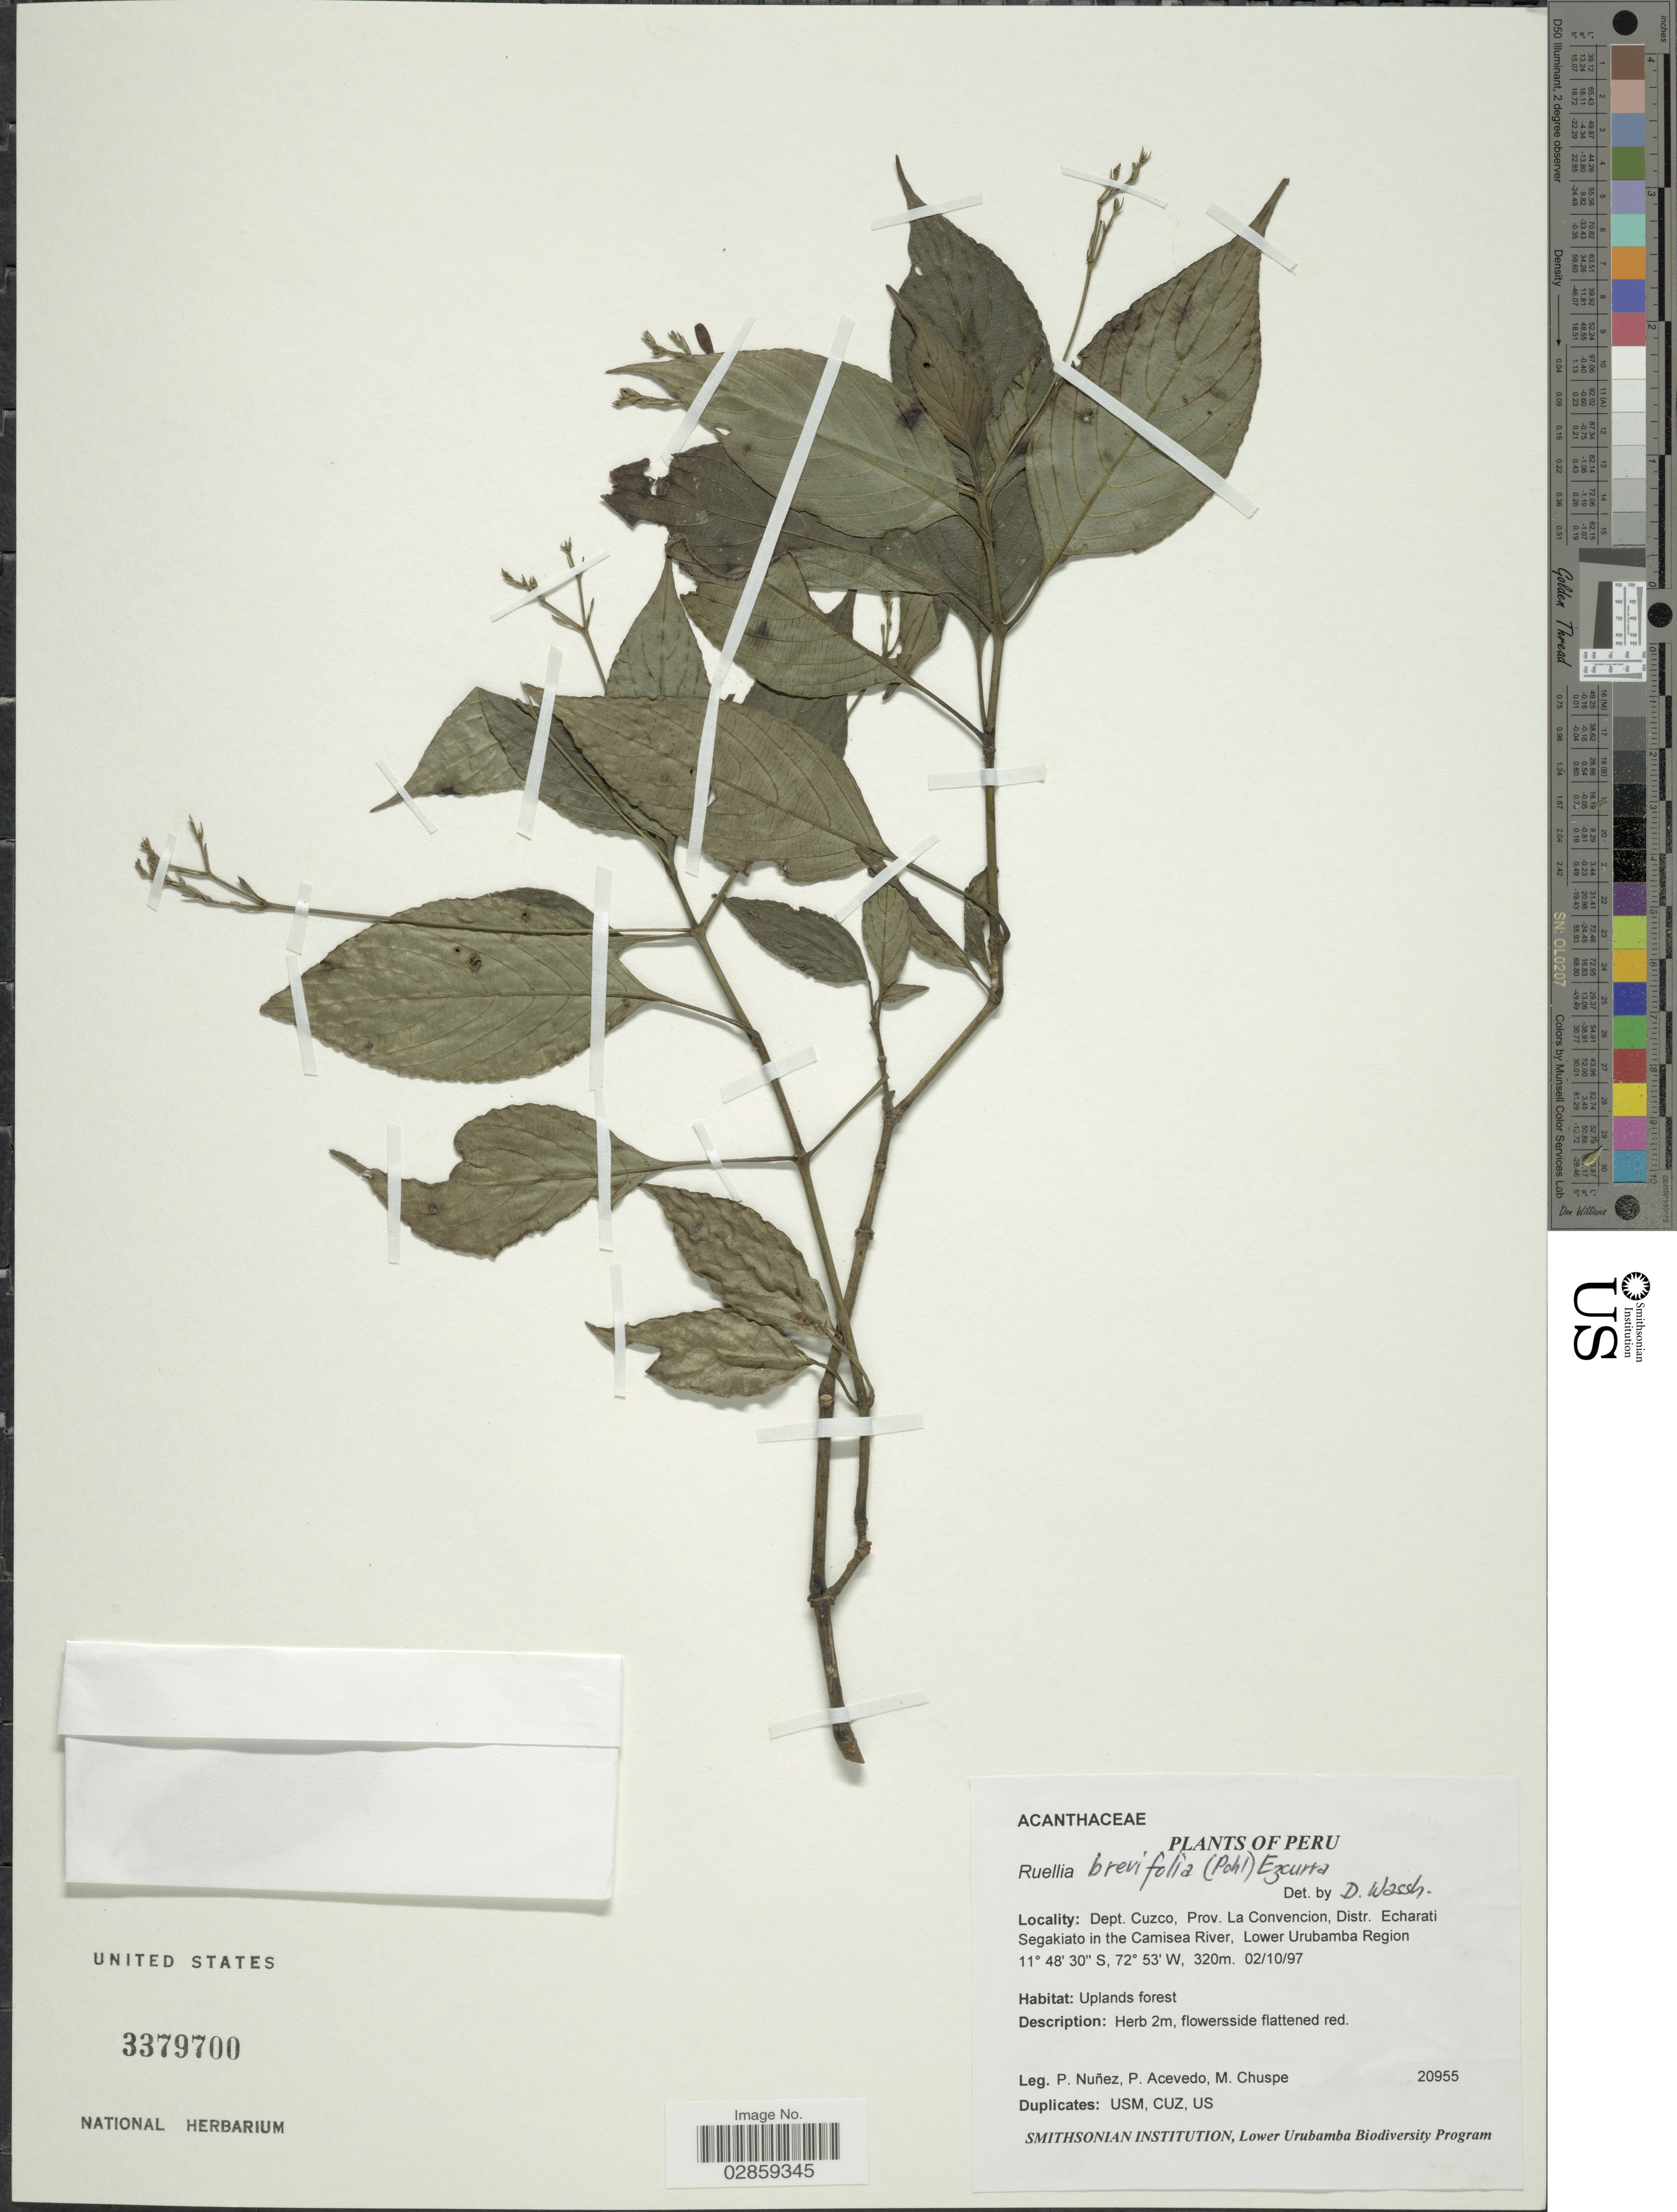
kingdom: Plantae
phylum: Tracheophyta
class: Magnoliopsida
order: Lamiales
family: Acanthaceae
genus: Ruellia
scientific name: Ruellia brevifolia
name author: (Pohl) C. Ezcurra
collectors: P. Nuñez V., P. Acevedo-Rodr. & M. Chuspe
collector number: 2095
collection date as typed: Transcribed d/m/y: 2/10/97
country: Peru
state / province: Cusco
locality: Dept. Cuzco, Prov. La Convencion, Distr. Echarati Segakiato in the Camisea River, Lower Urubamba Region.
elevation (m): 320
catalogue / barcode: US 3379700